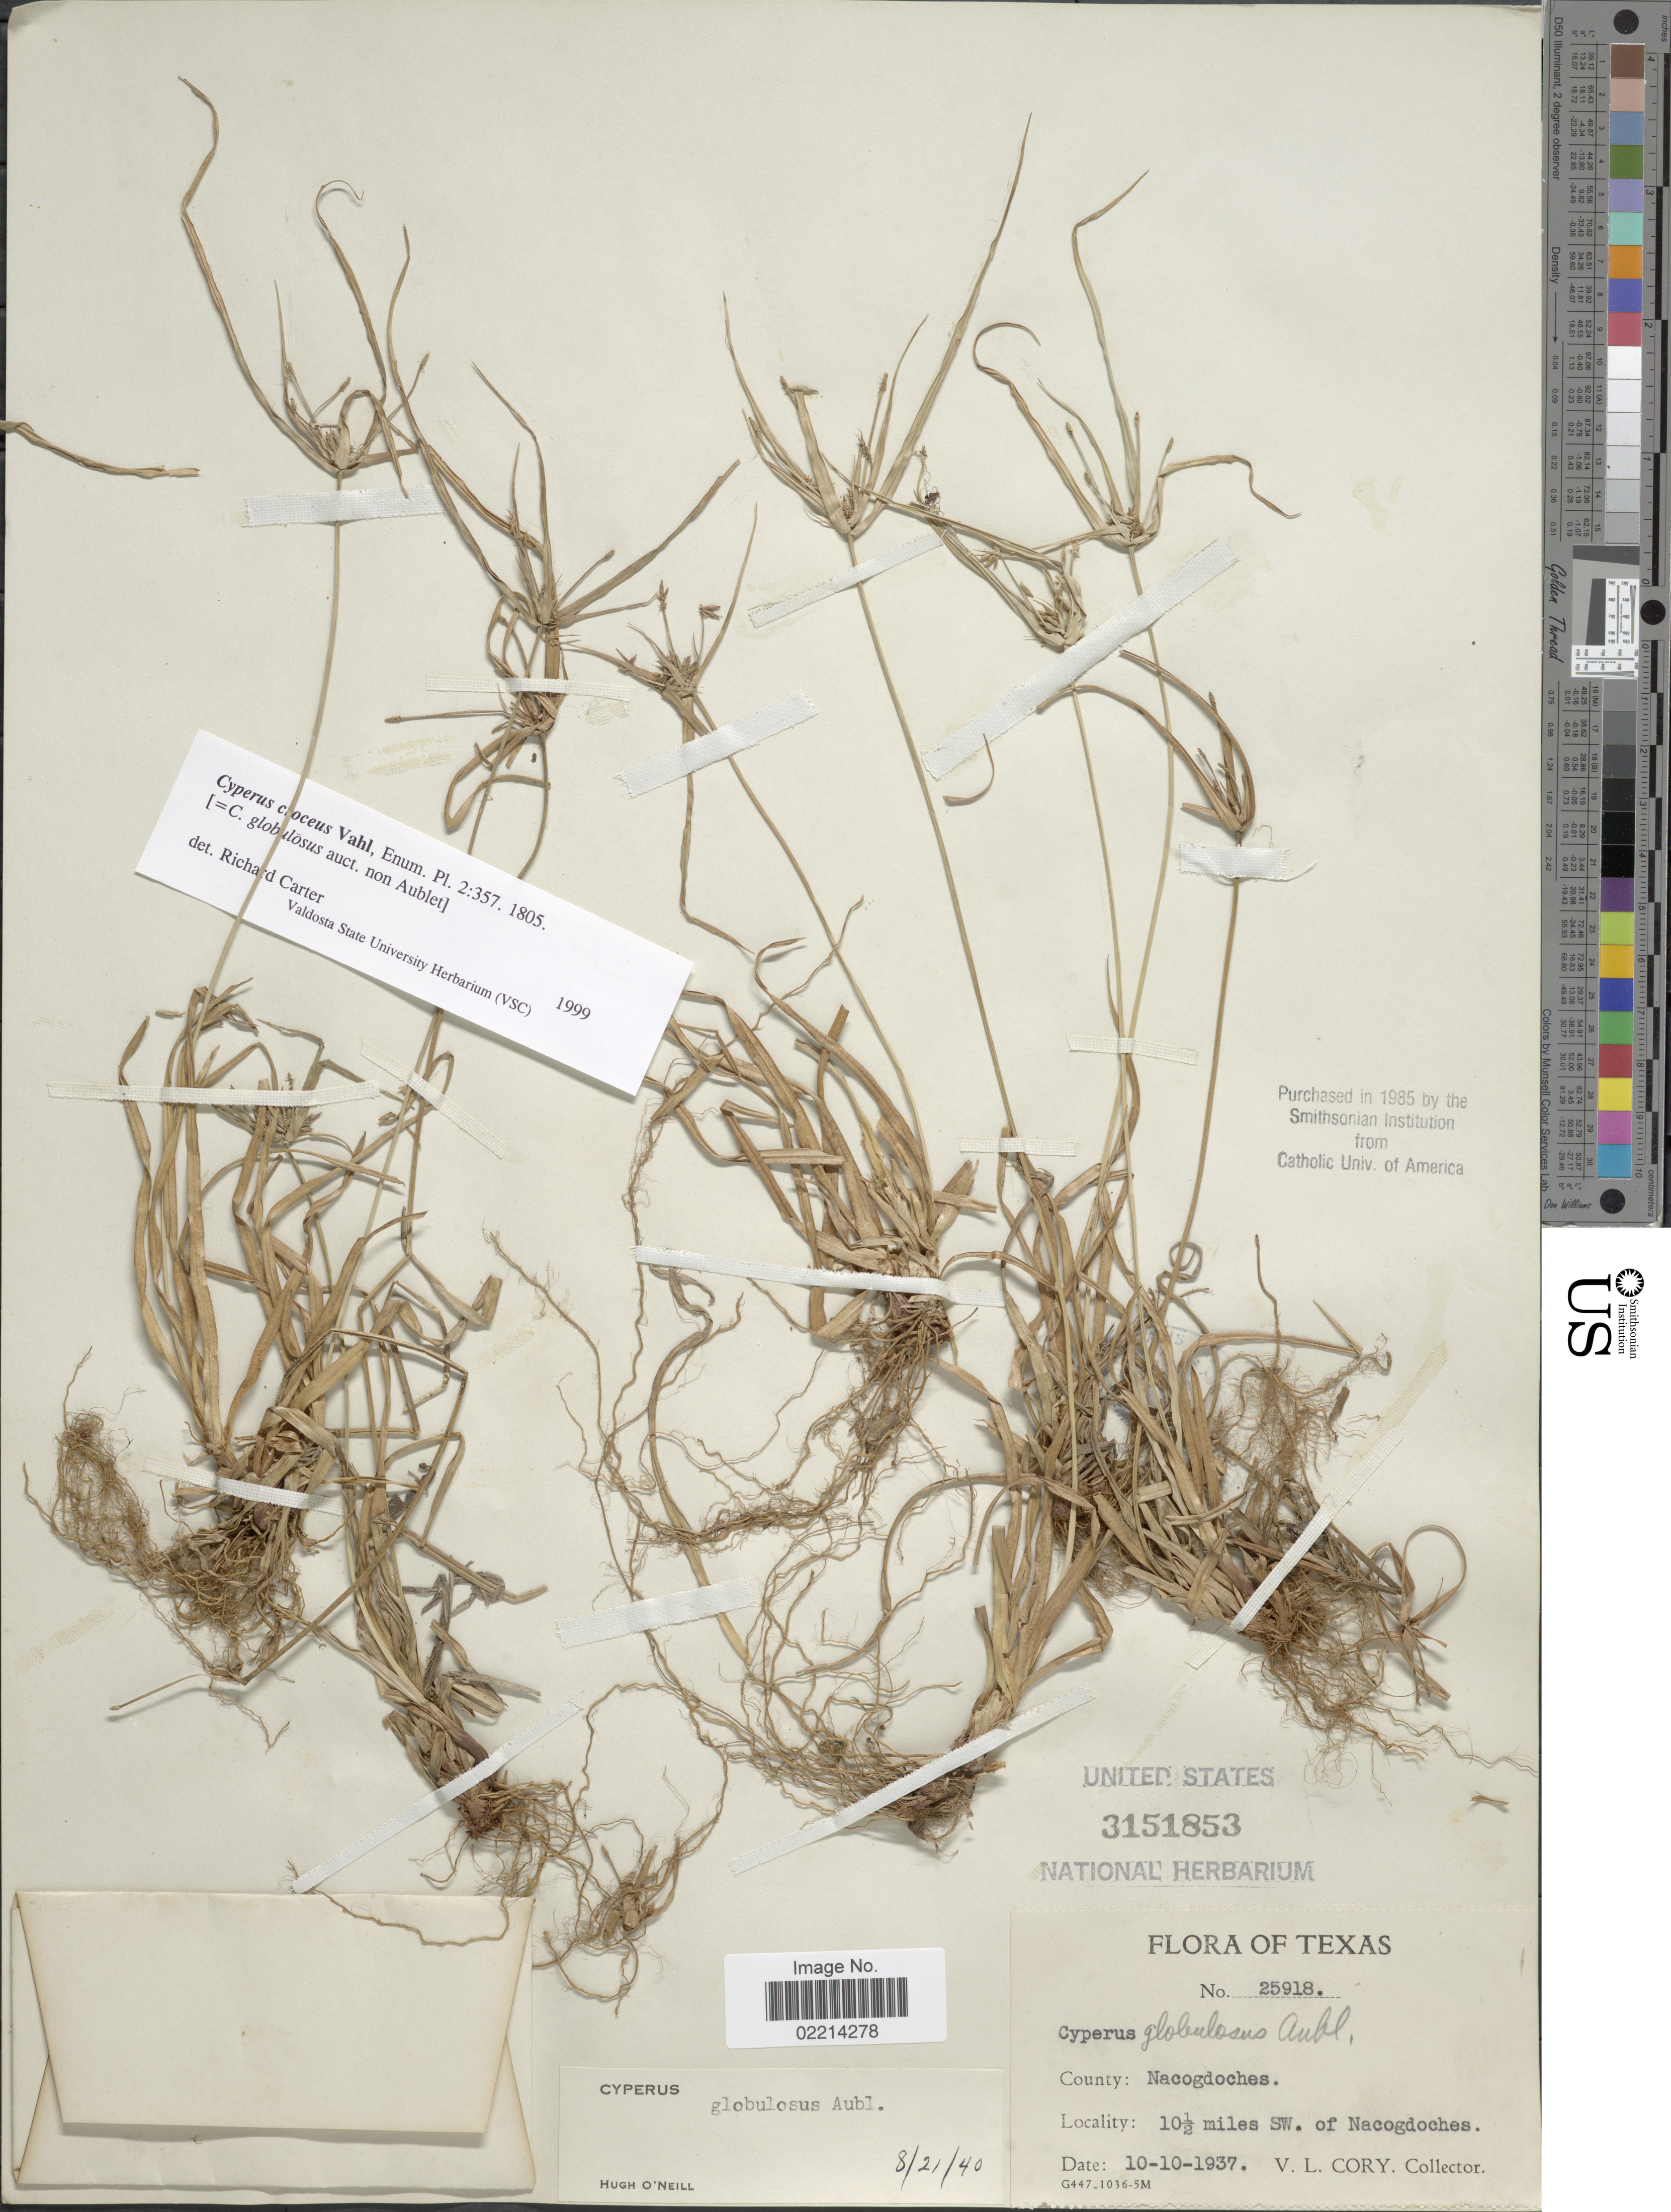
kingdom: Plantae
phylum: Tracheophyta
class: Liliopsida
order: Poales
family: Cyperaceae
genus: Cyperus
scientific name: Cyperus croceus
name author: Vahl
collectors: V. Cory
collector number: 25918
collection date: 1937-10-10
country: United States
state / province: Texas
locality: County: Nacogdoches, 10½ miles SW of Nacogdoches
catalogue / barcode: US 3151853